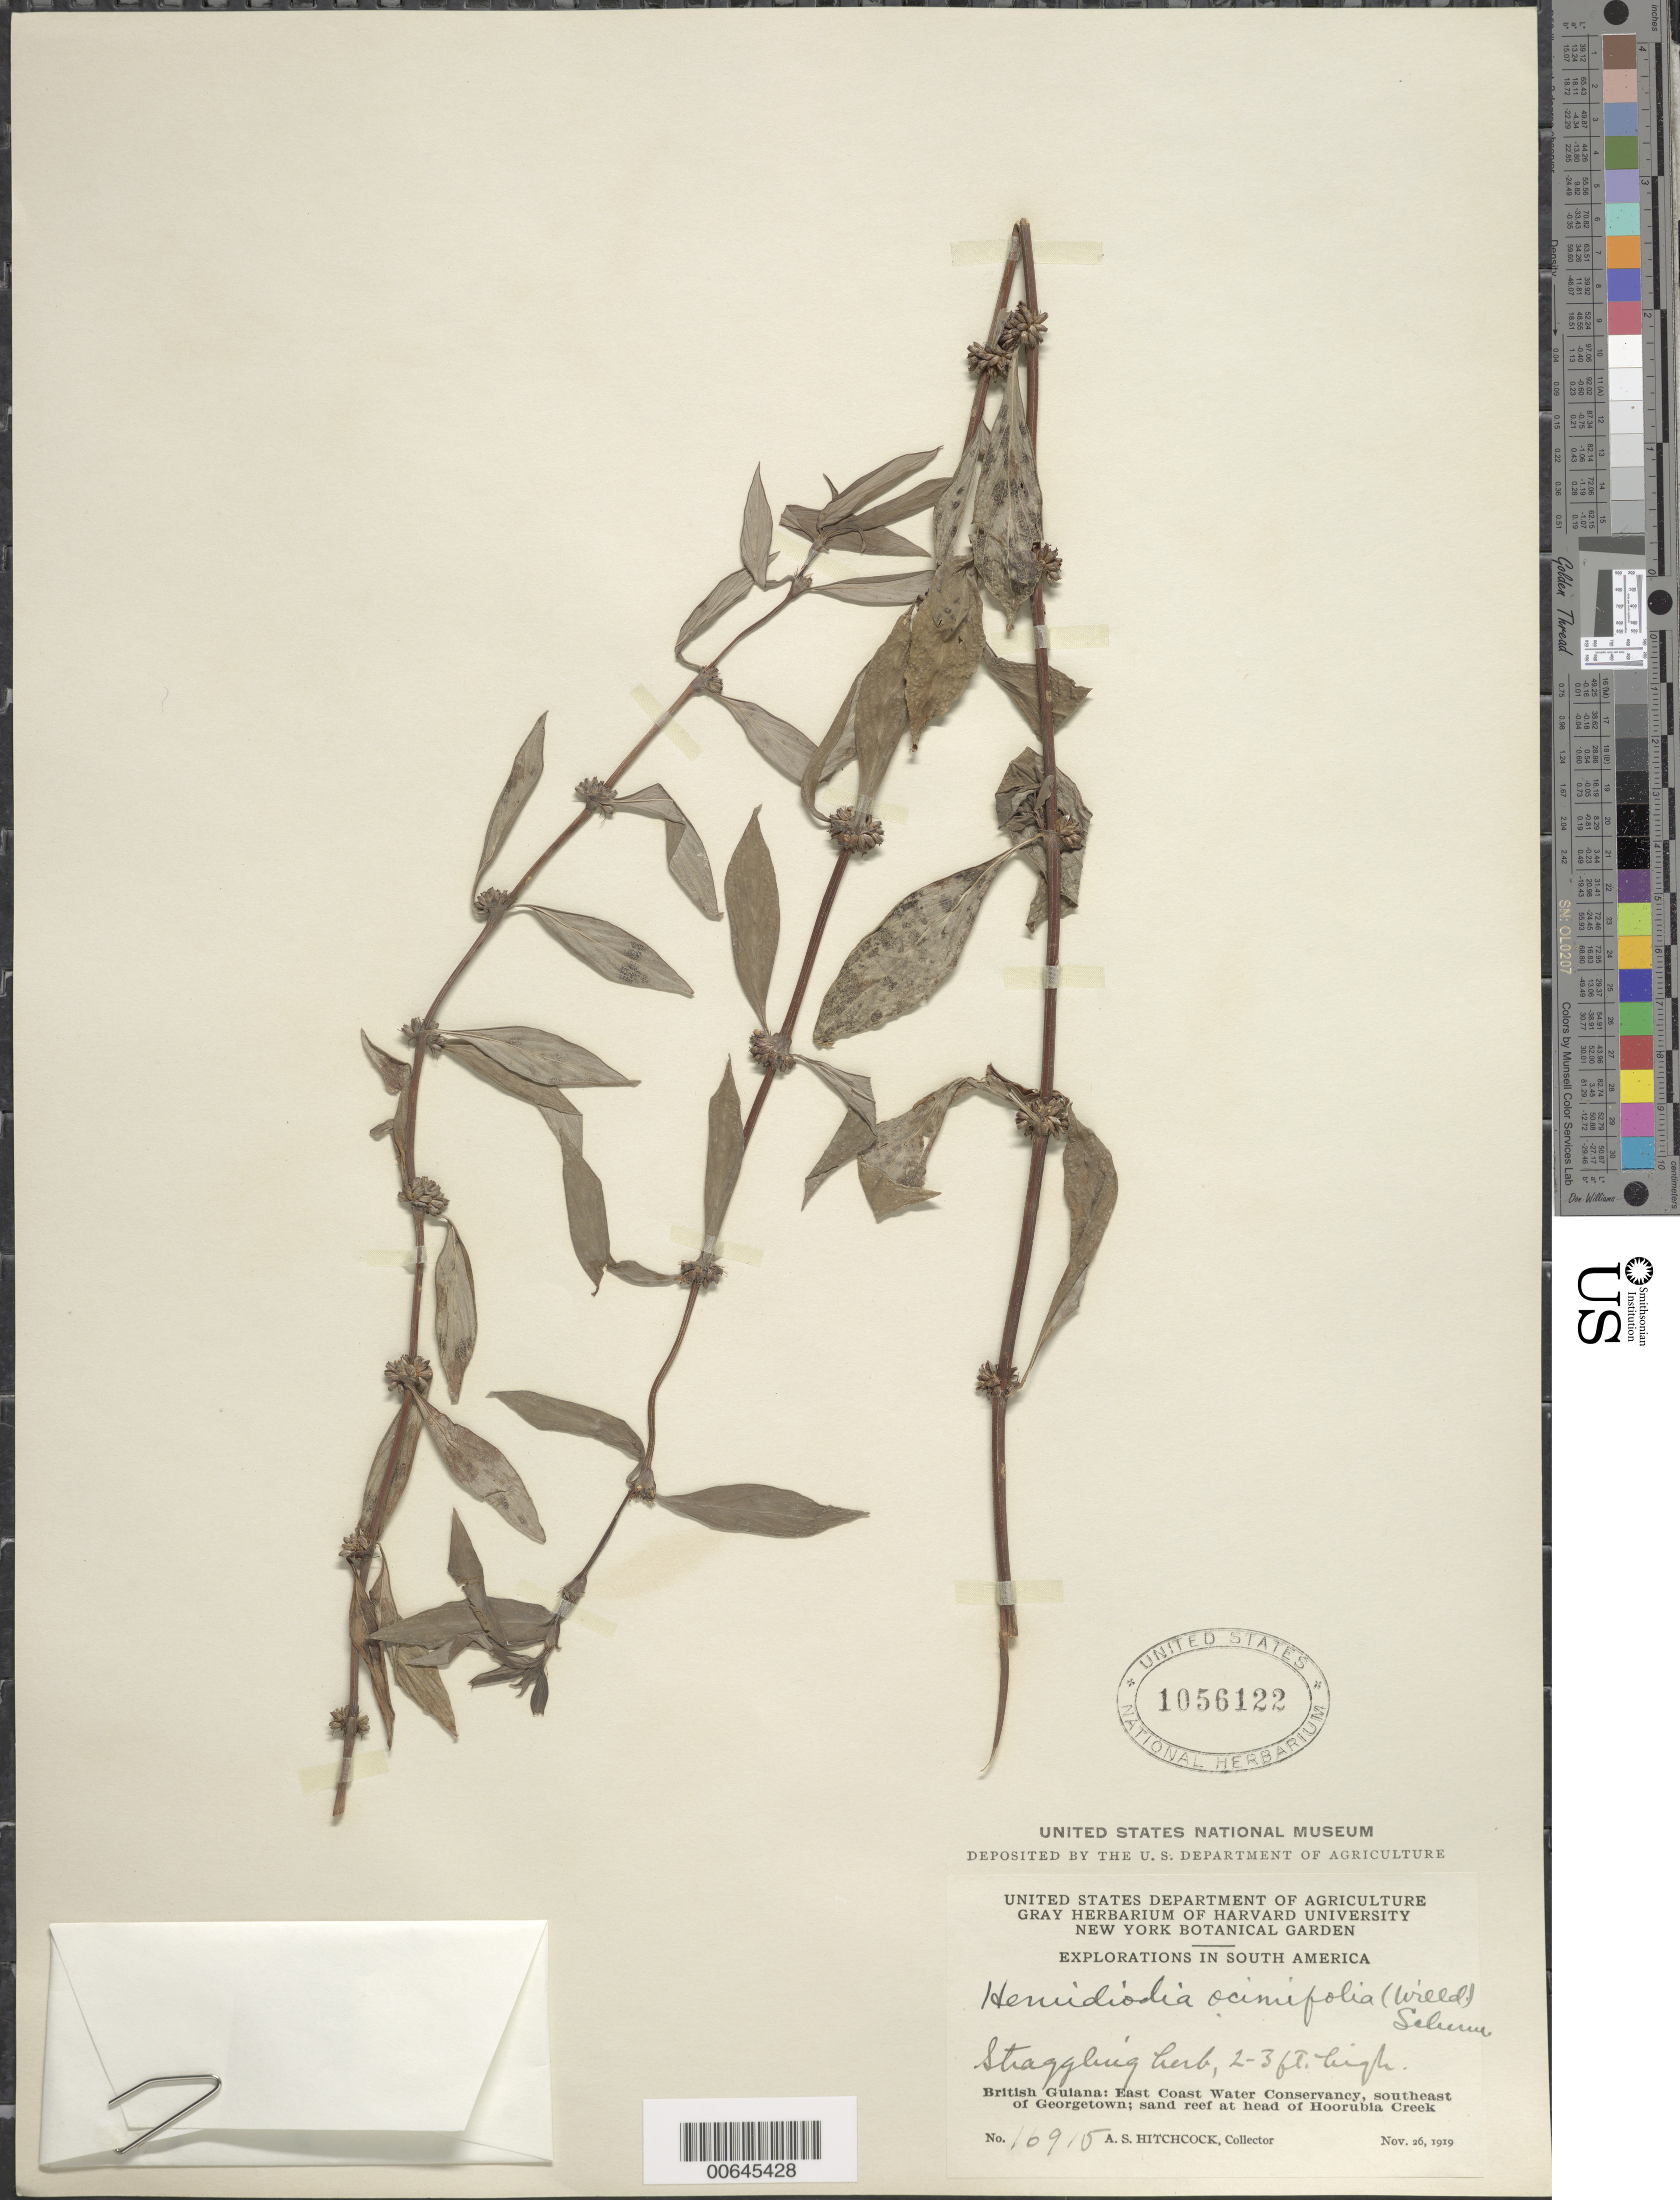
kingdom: Plantae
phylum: Tracheophyta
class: Magnoliopsida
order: Gentianales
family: Rubiaceae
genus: Hemidiodia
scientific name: Hemidiodia ocymifolia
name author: (Willd. ex Roem. & Schult.) K. Schum.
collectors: A. S. Hitchcock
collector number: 16915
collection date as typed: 26-Nov-19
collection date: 1919-11-26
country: Guyana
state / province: Demerara-Mahaica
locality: Hoorubea Creek, head of, SE of Georgetown, East Coast Water Conservancy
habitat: Sand reef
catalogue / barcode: US 1056122